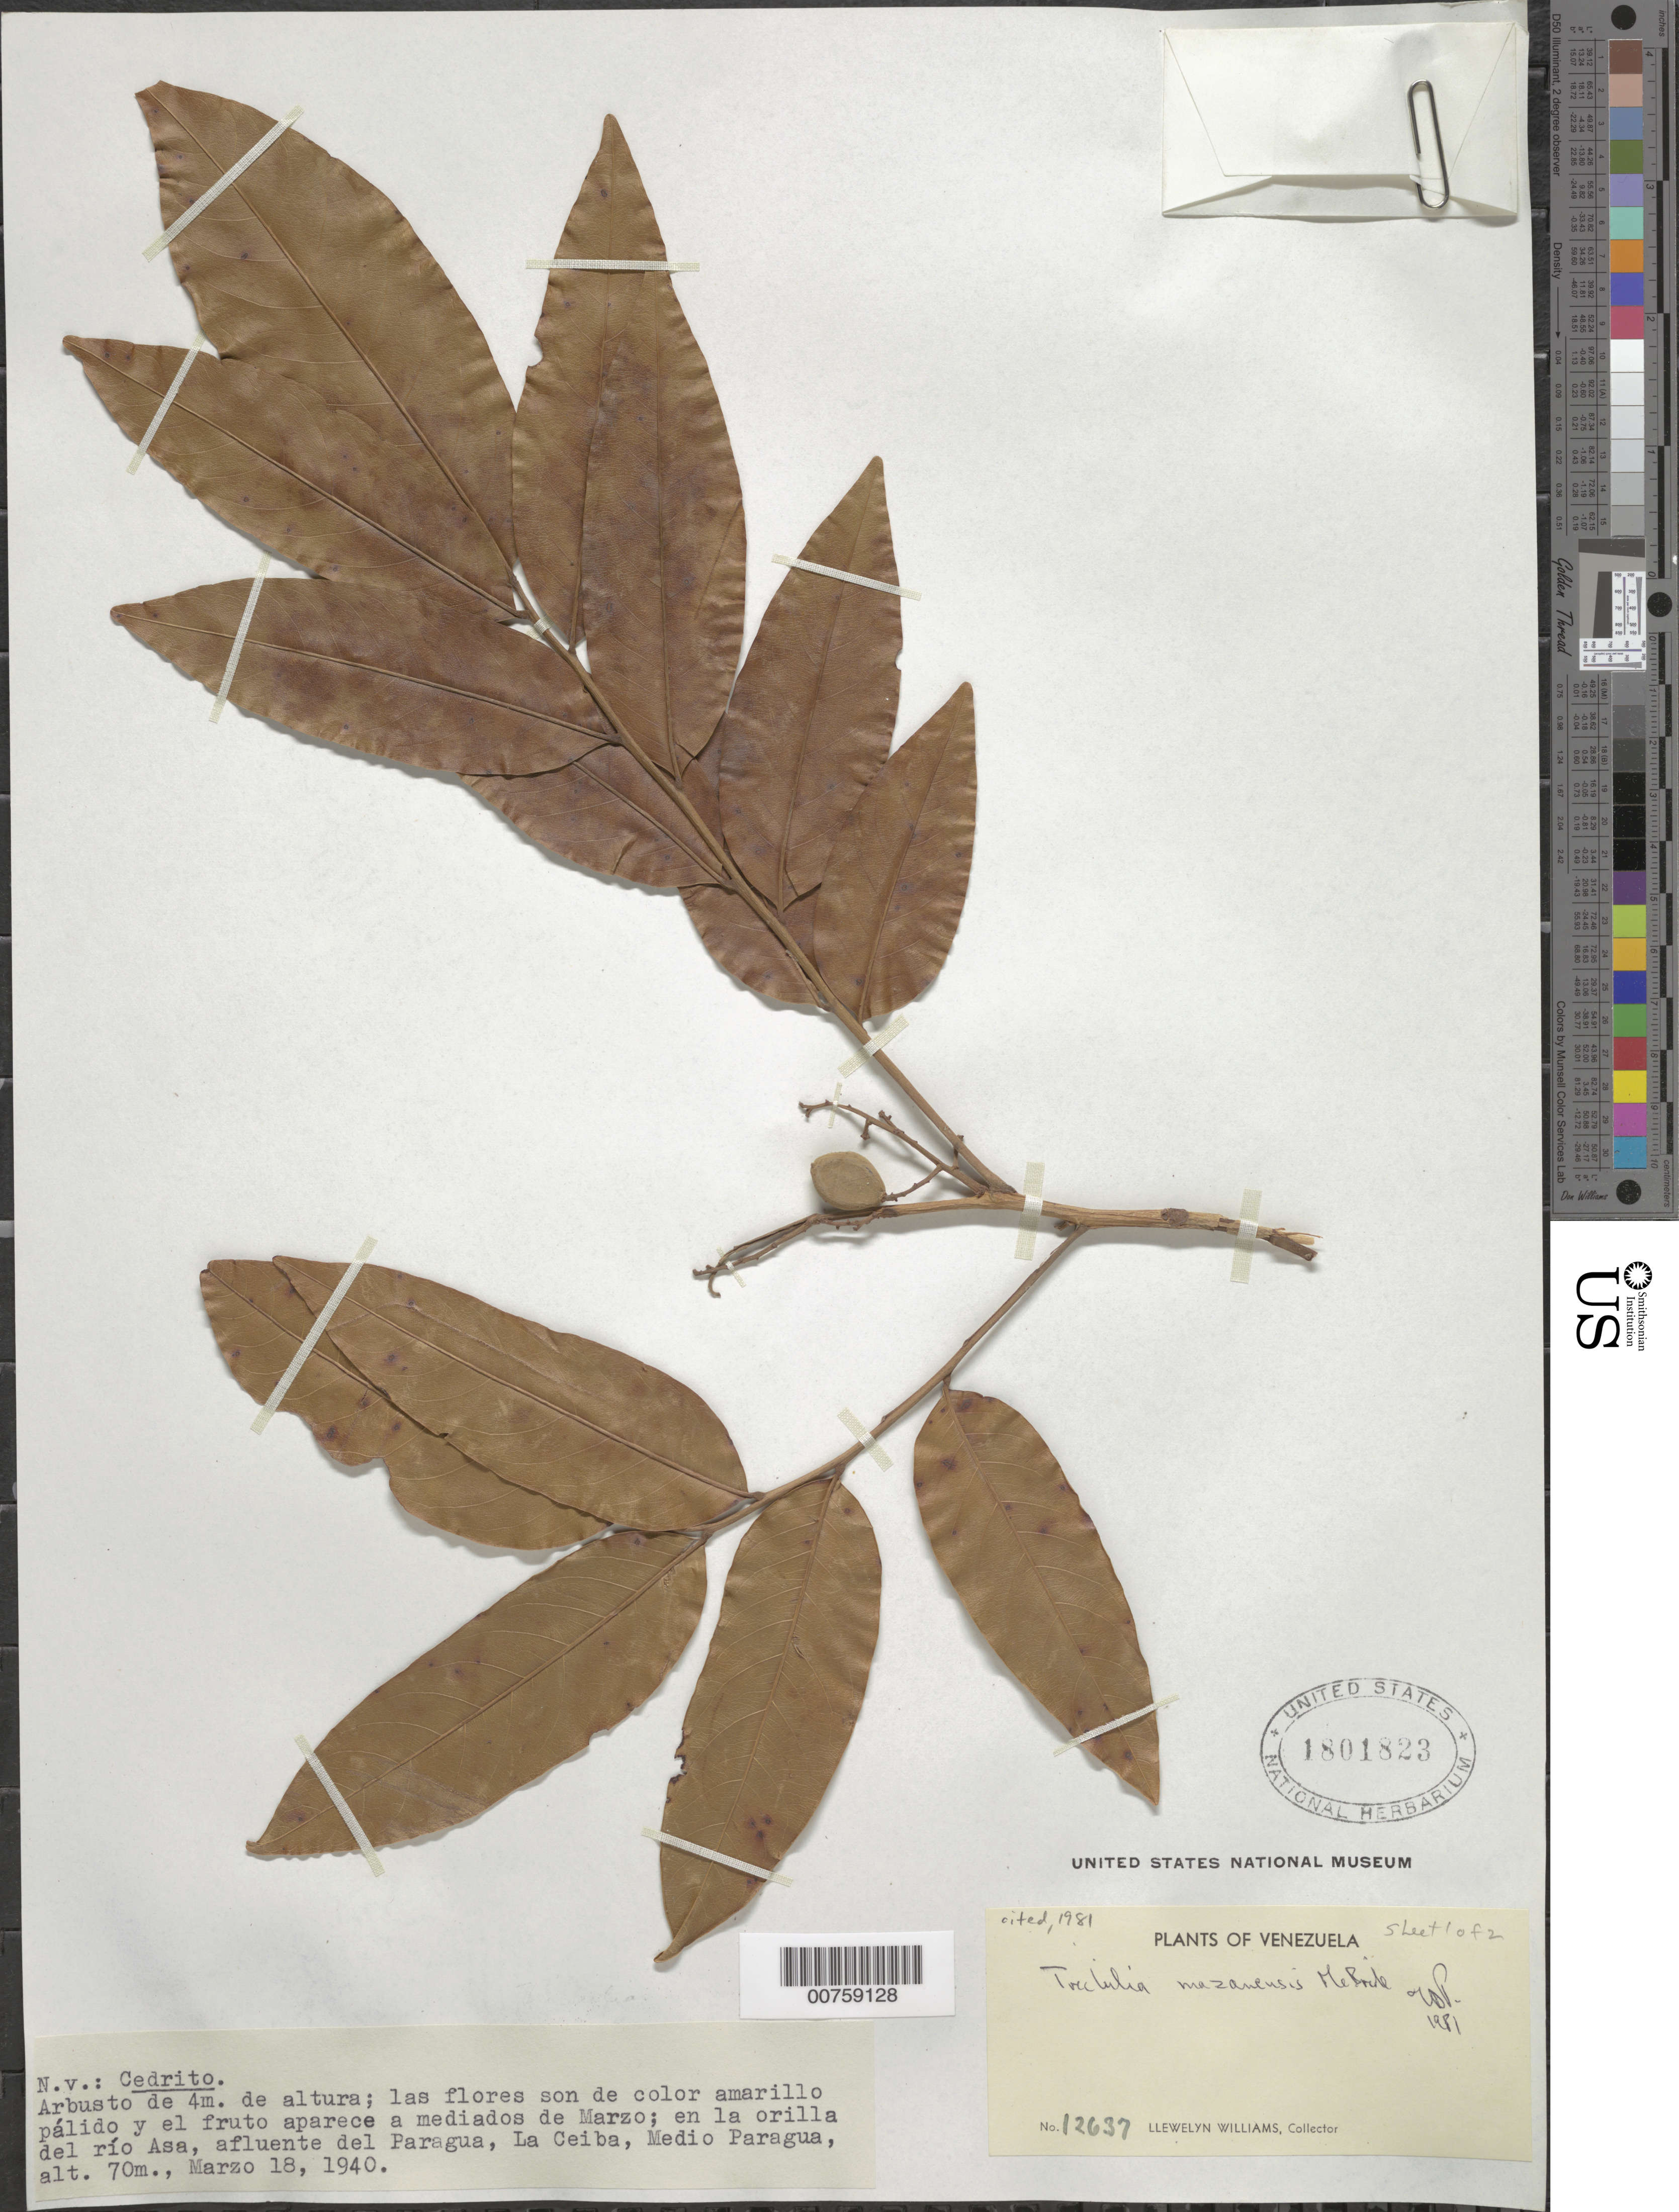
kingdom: Plantae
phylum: Tracheophyta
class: Magnoliopsida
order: Sapindales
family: Meliaceae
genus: Trichilia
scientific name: Trichilia mazanensis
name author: J.F. Macbr.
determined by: Pennington, T. D., (K)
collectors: Ll. Williams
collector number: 12637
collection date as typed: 18-Mar-40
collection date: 1940-03-18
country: Venezuela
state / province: Bolívar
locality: La Ceiba, Medio Paragua; Río Asa, afl. del Paragua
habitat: Riverbank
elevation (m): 70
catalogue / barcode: US 1801823